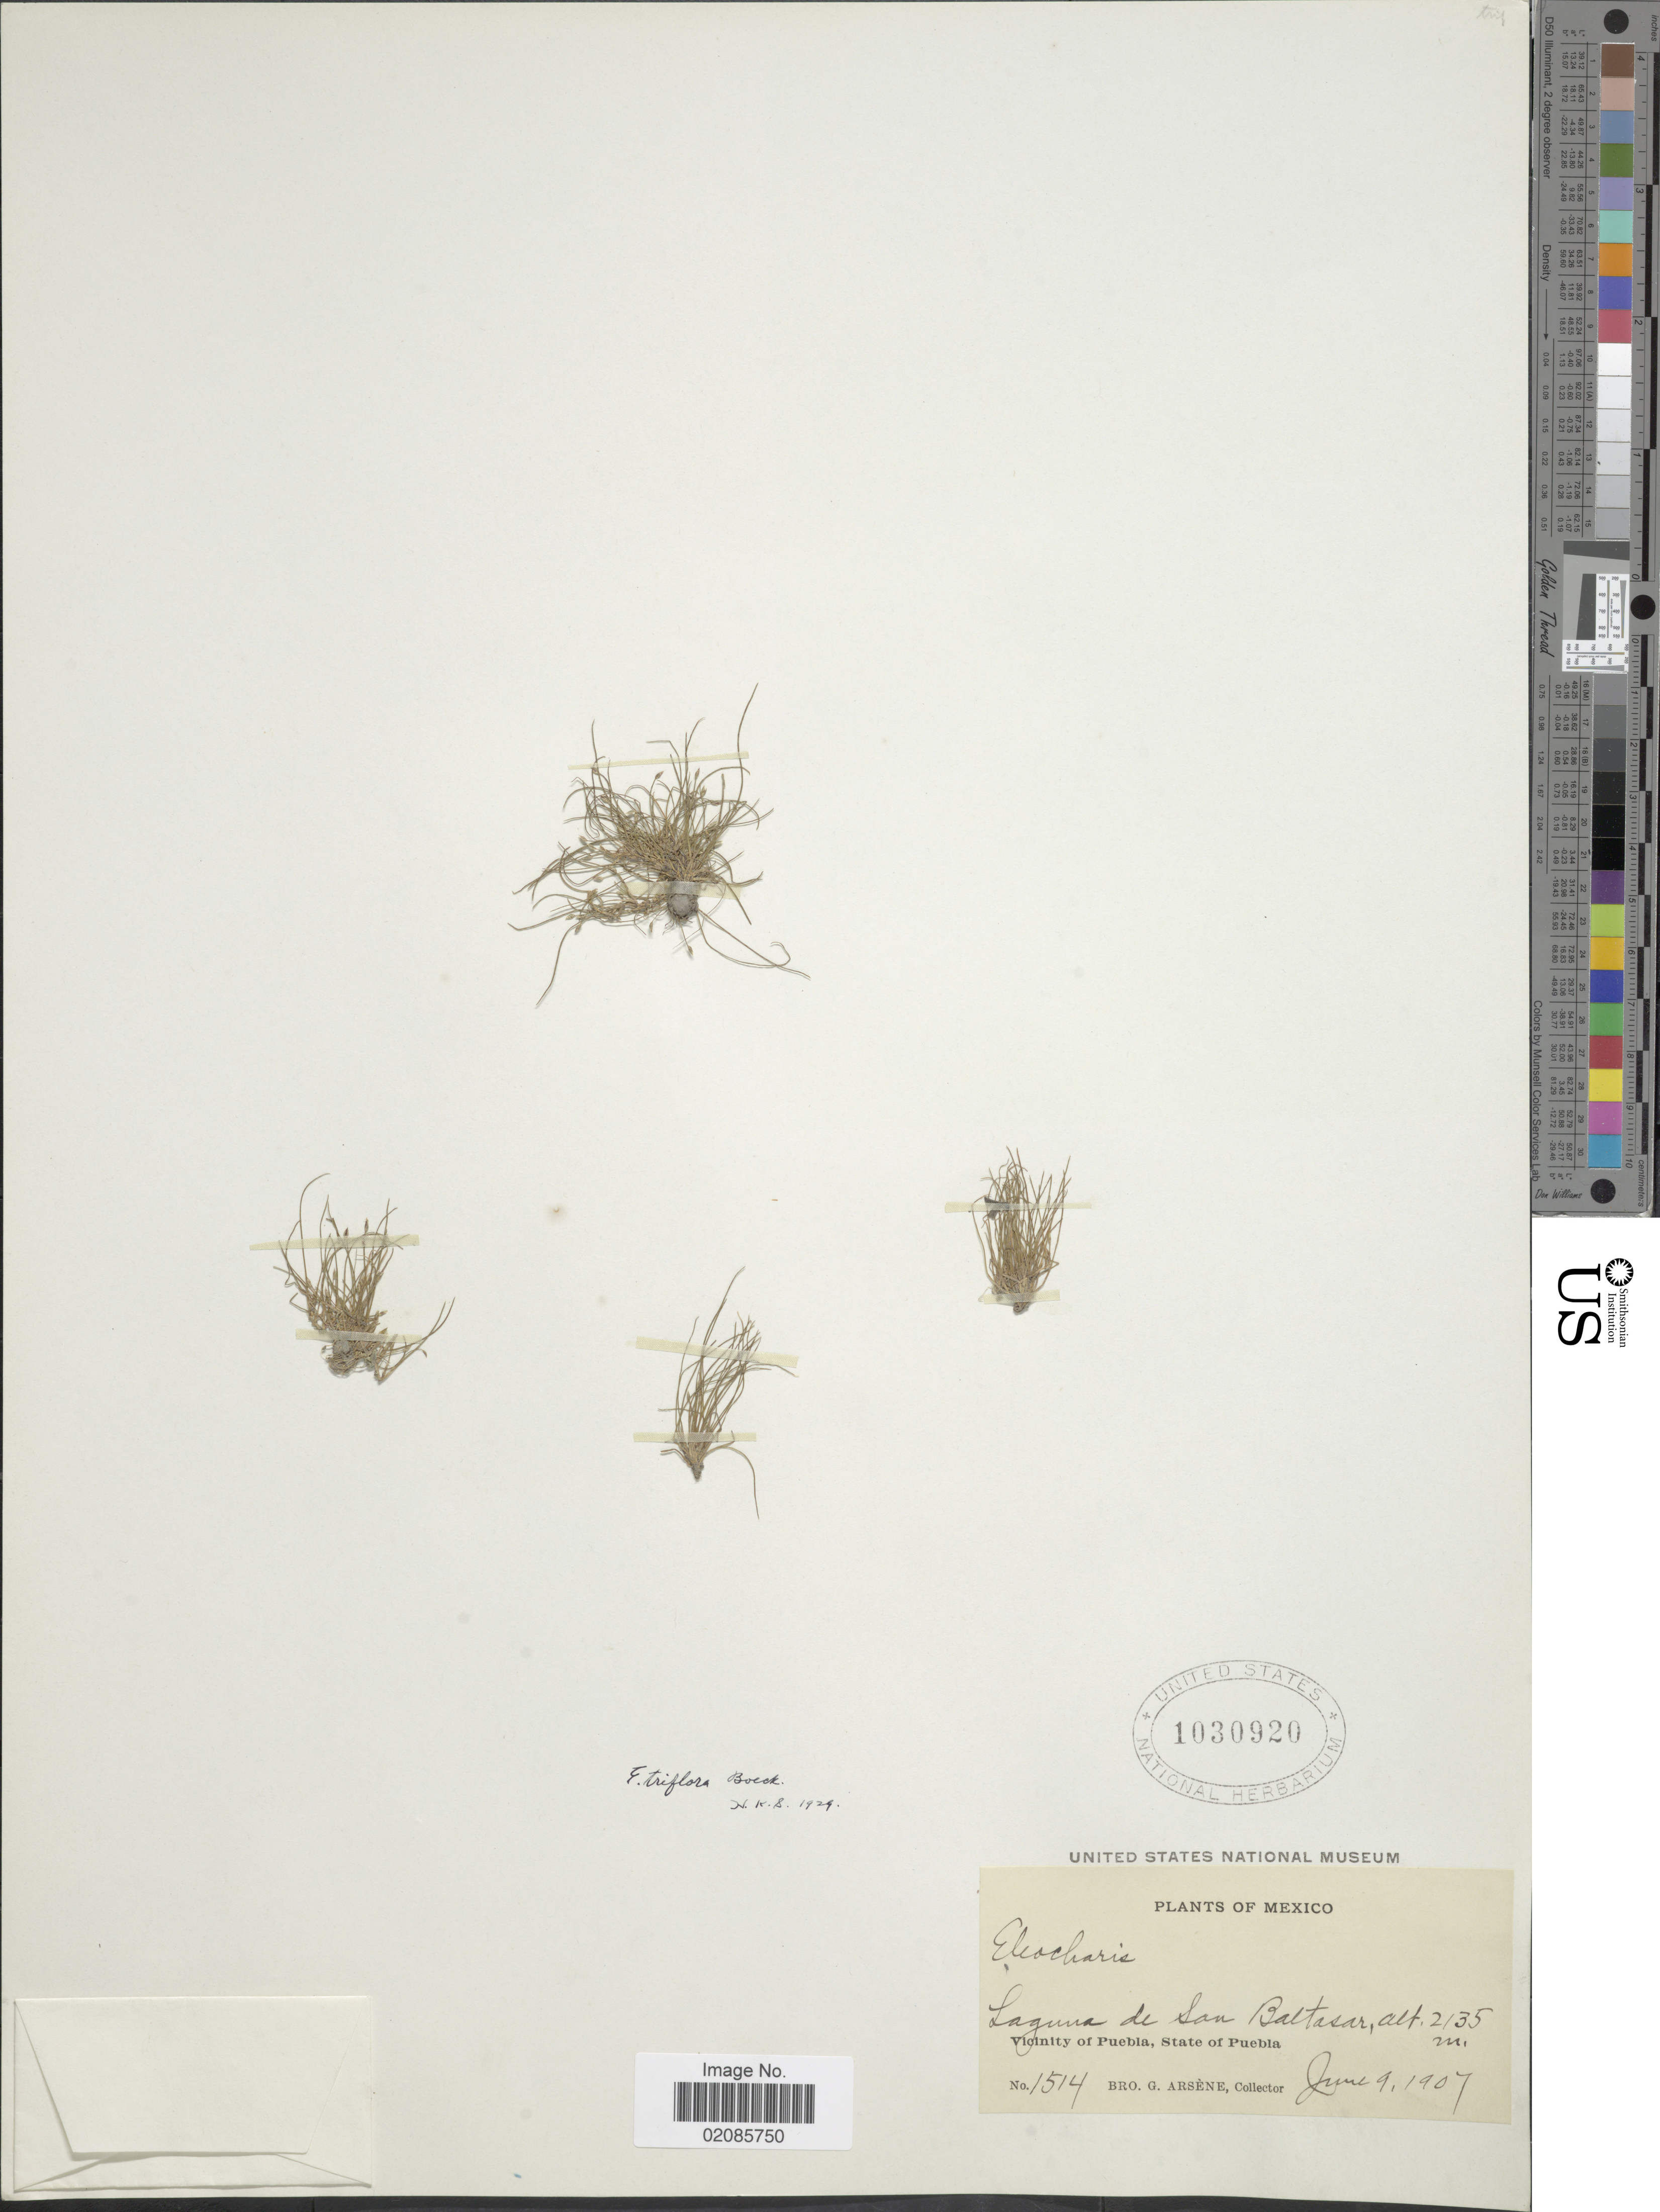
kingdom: Plantae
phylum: Tracheophyta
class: Liliopsida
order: Poales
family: Cyperaceae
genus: Eleocharis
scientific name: Eleocharis parvula var. anachaeta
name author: (Torr.) Svenson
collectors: Bro. G. Arsène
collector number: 1514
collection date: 1907-06-09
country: Mexico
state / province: Puebla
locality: Laguna de San Baltasar, Vicinity of Puebla.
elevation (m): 2135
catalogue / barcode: US 1030920